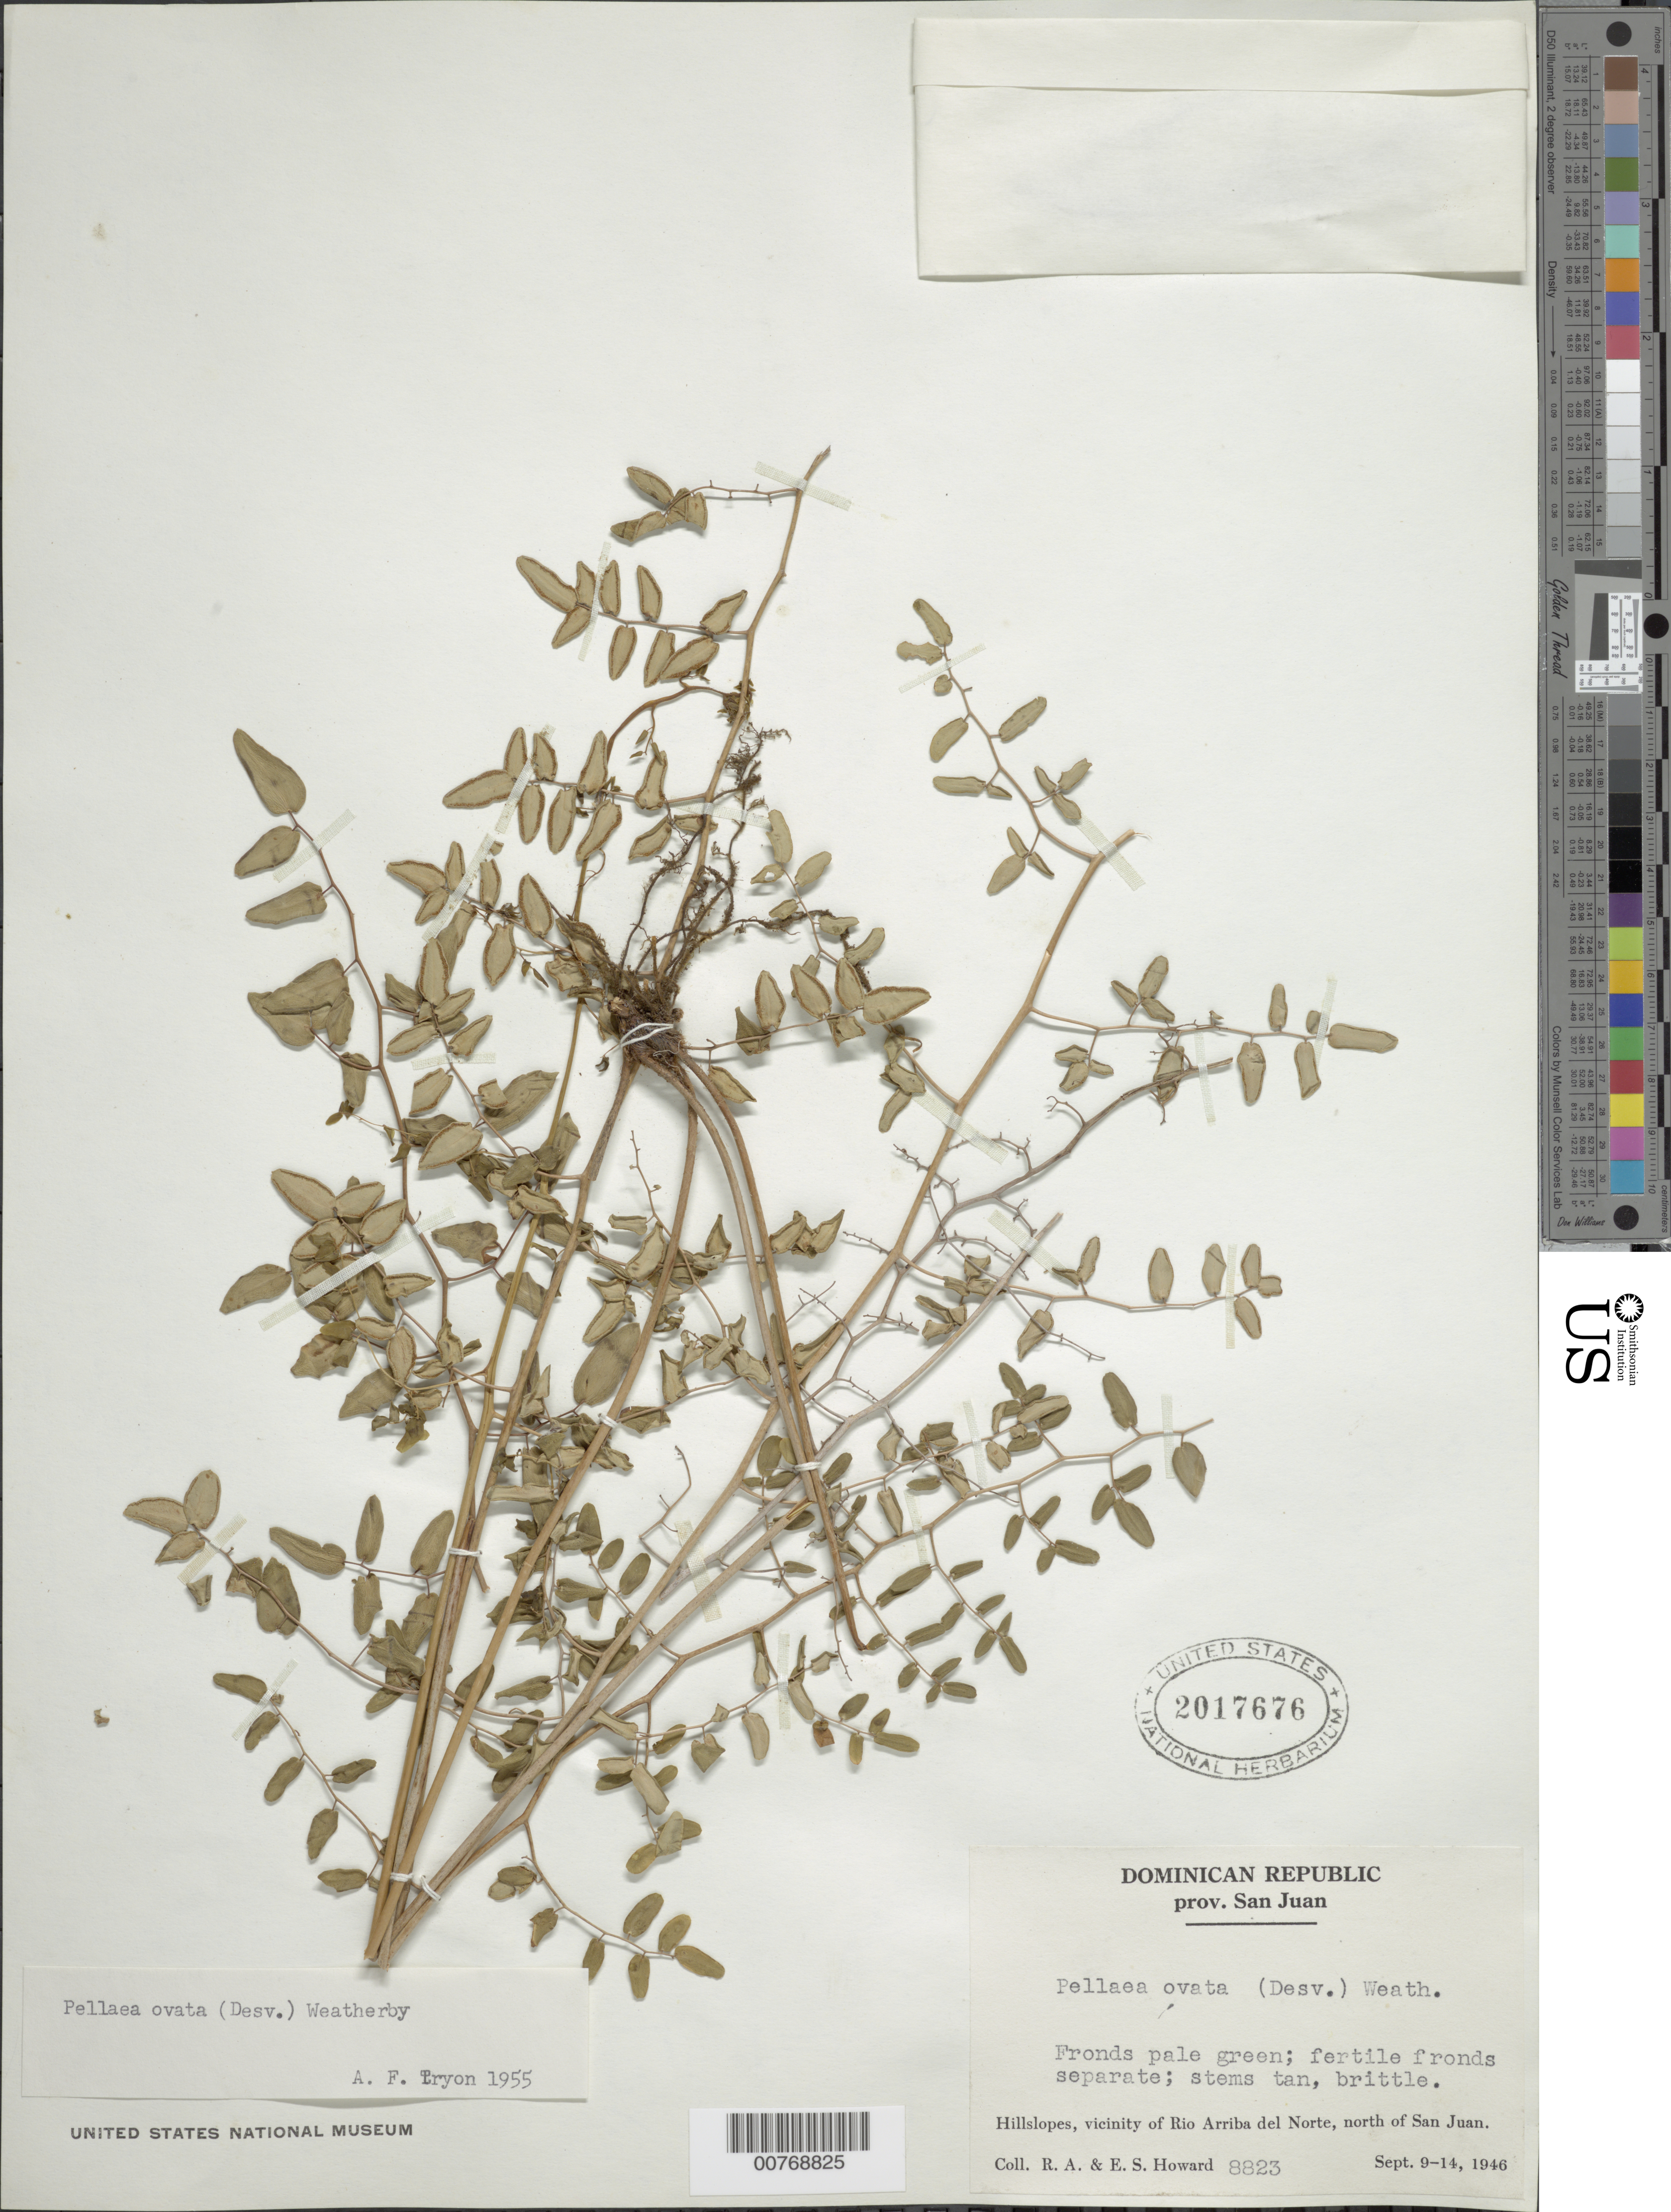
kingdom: Plantae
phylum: Tracheophyta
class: Polypodiopsida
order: Polypodiales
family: Pteridaceae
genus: Pellaea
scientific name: Pellaea ovata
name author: (Desv.) Weath.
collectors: R. A. Howard & E. S. Howard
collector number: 8823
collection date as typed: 09 Sep 1946 to 14 Sep 1946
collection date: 1946-09-09/1946-09-14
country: Dominican Republic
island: Hispaniola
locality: Provincia San Juan. Vicinity of Rio Arriba del Norte, N of San Juan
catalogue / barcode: US 2017676